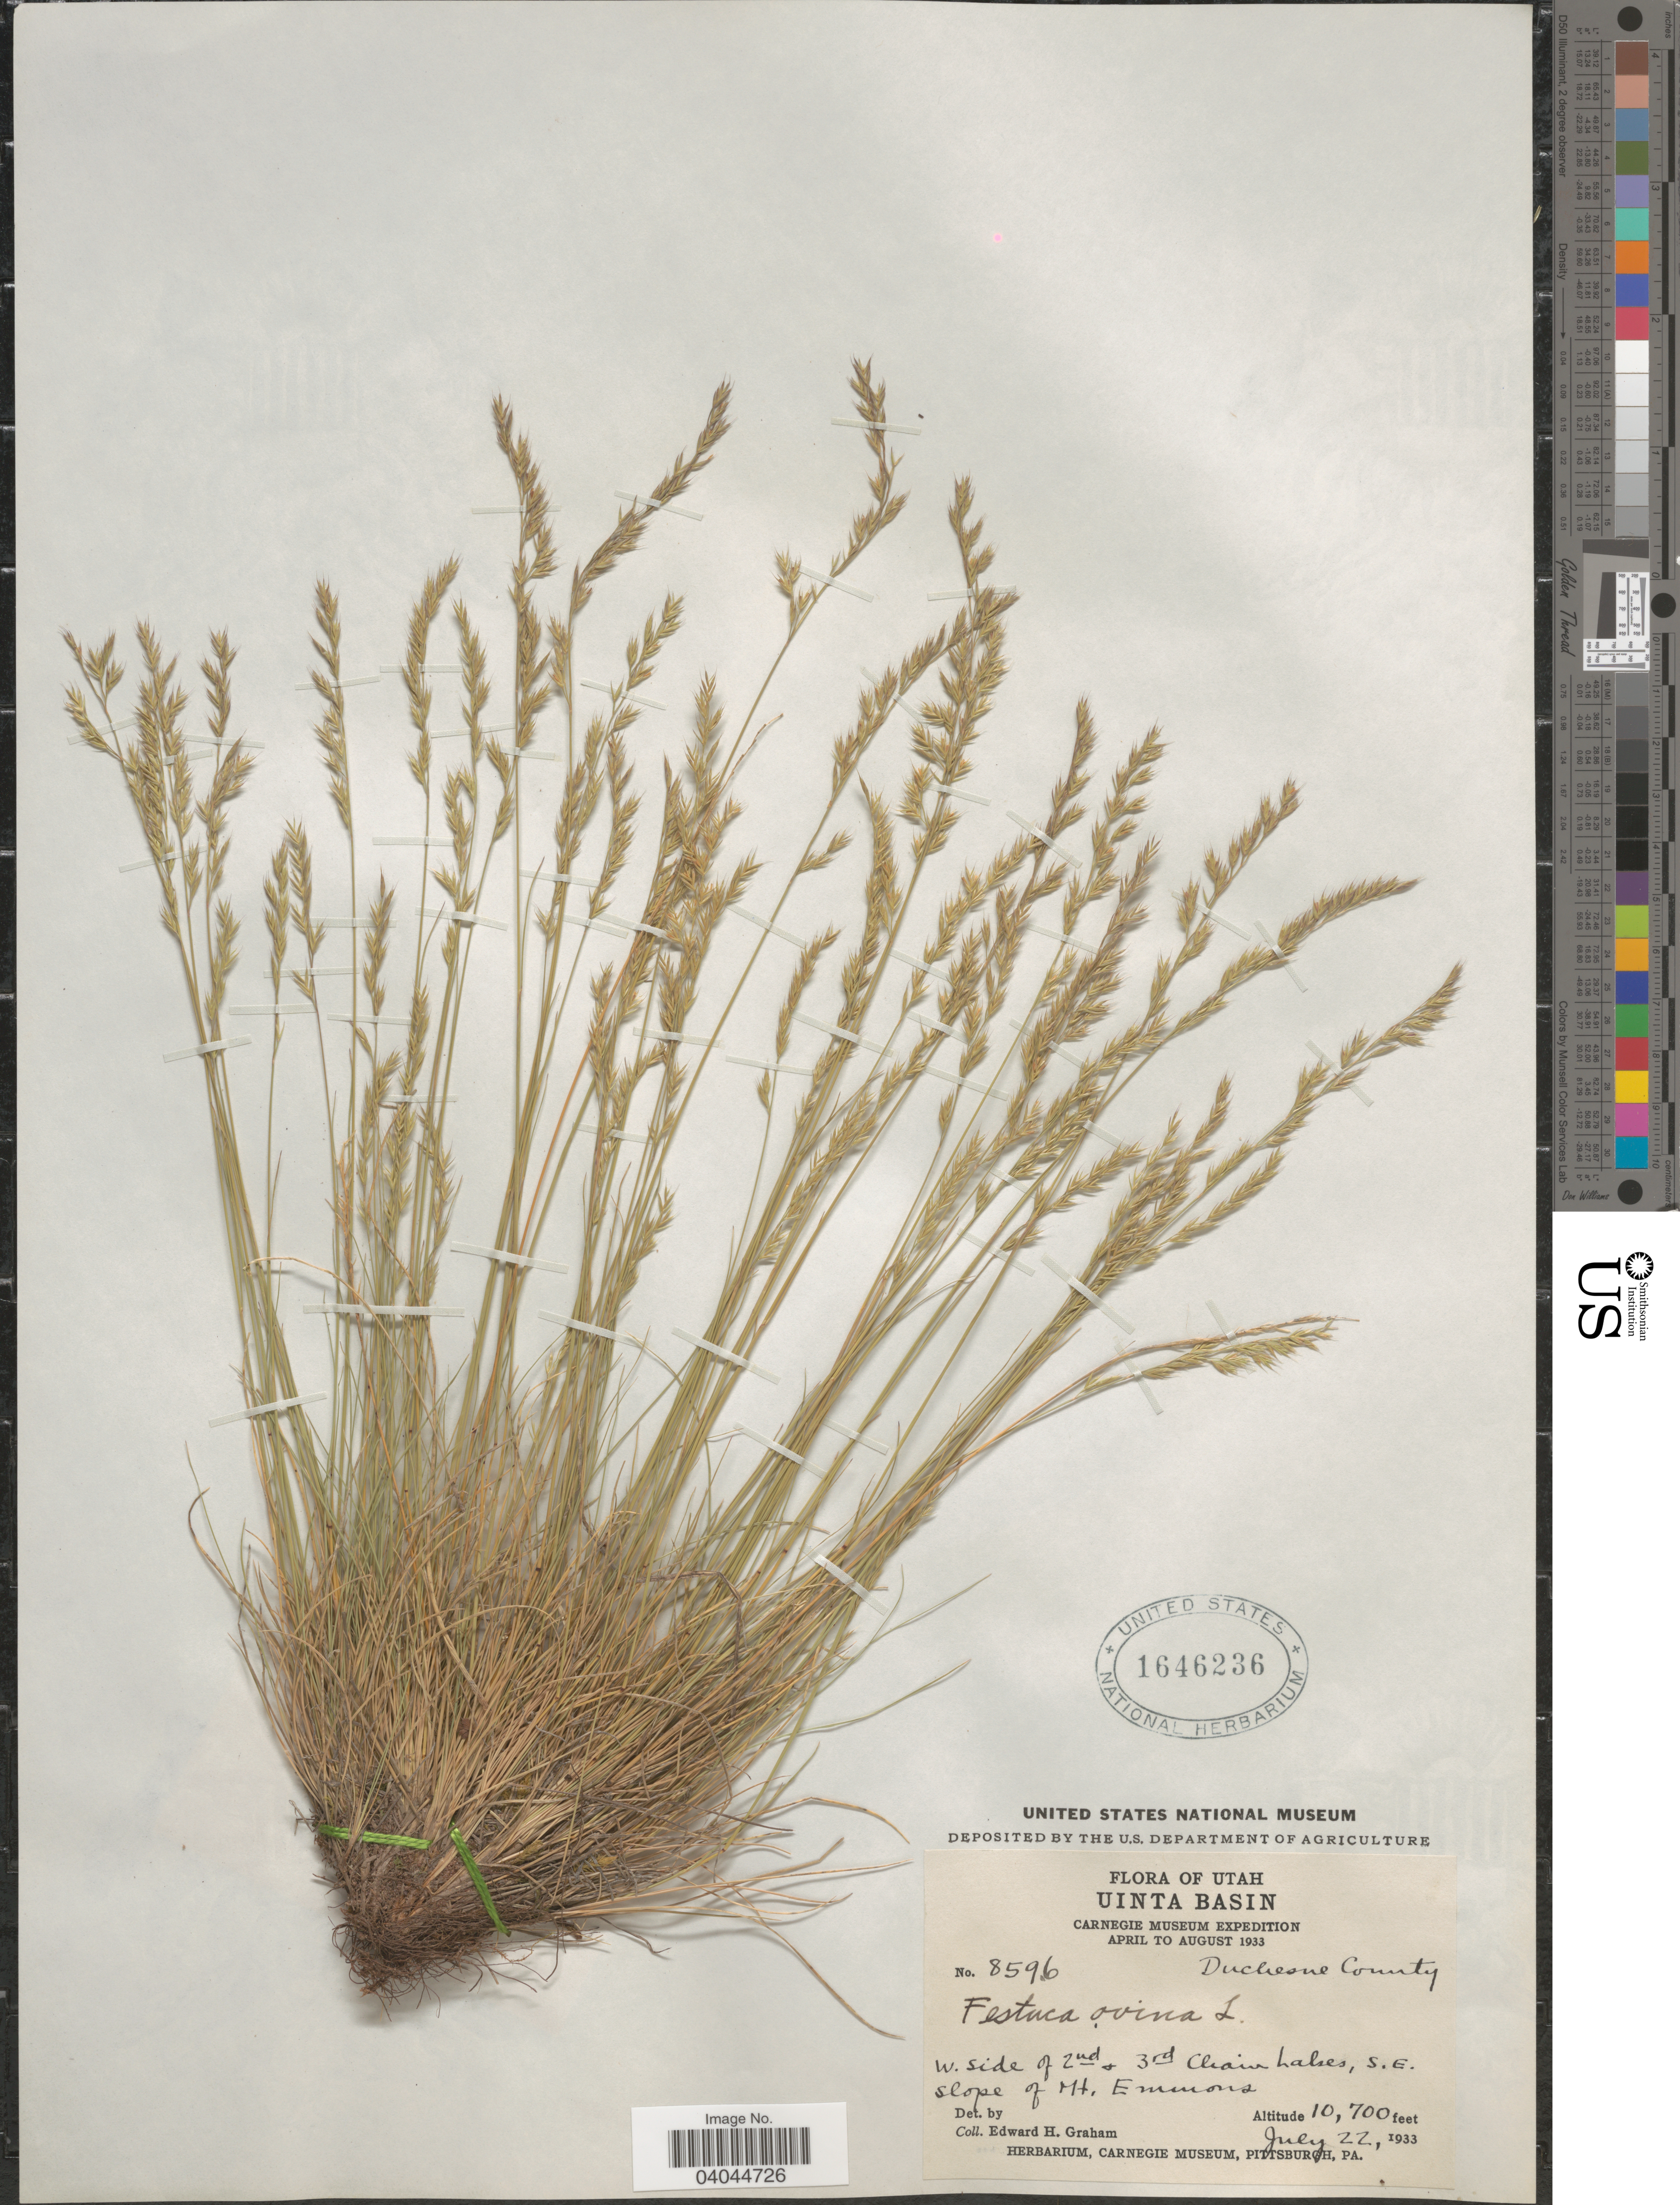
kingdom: Plantae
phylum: Tracheophyta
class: Liliopsida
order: Poales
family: Poaceae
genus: Festuca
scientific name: Festuca ovina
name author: L.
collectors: E. H. Graham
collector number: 8596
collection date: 1933-07-22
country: United States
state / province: Utah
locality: Uinta Basin. Duchesne County. W. side of 2nd & 3rd Chain Lakes, S.E. slope of Mt. Emmons.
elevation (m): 3261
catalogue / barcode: US 1646236